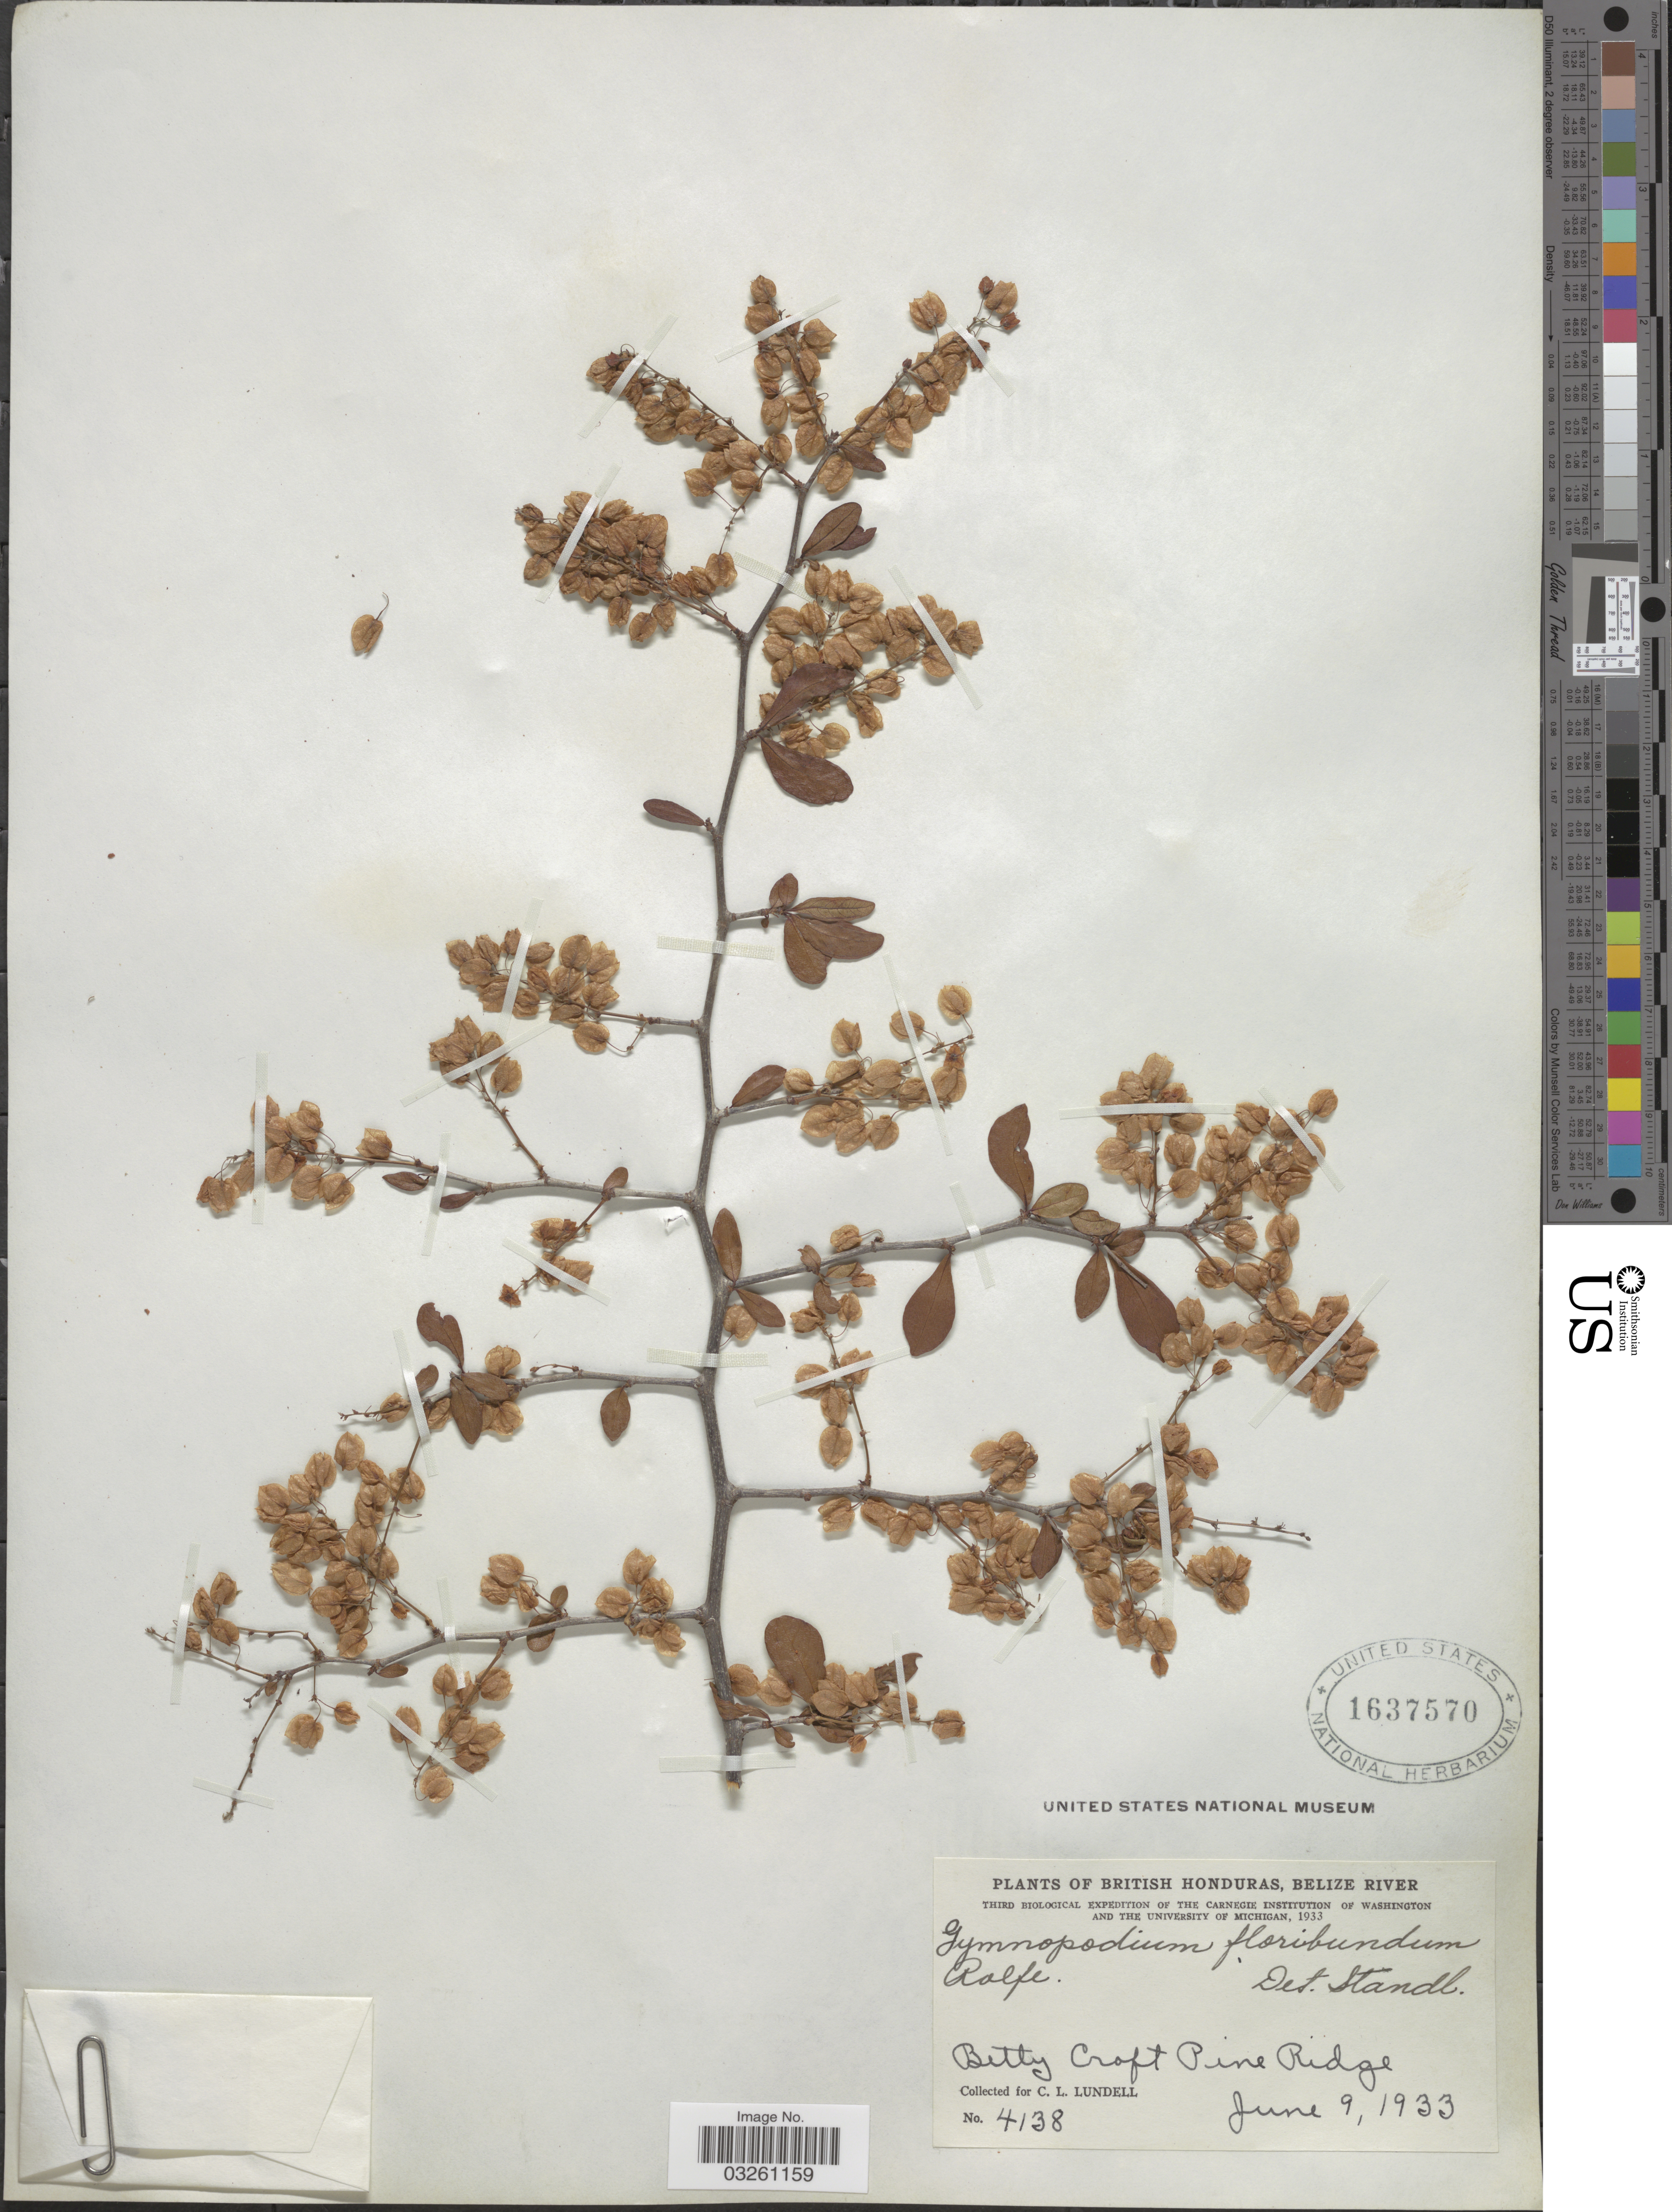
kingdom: Plantae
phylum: Tracheophyta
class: Magnoliopsida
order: Caryophyllales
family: Polygonaceae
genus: Gymnopodium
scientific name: Gymnopodium floribundum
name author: Rolfe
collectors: C. L. Lundell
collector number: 4138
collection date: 1933-06-09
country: Belize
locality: British Honduras, Belize River. Betty Croft Pine Ridge.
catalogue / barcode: US 1637570